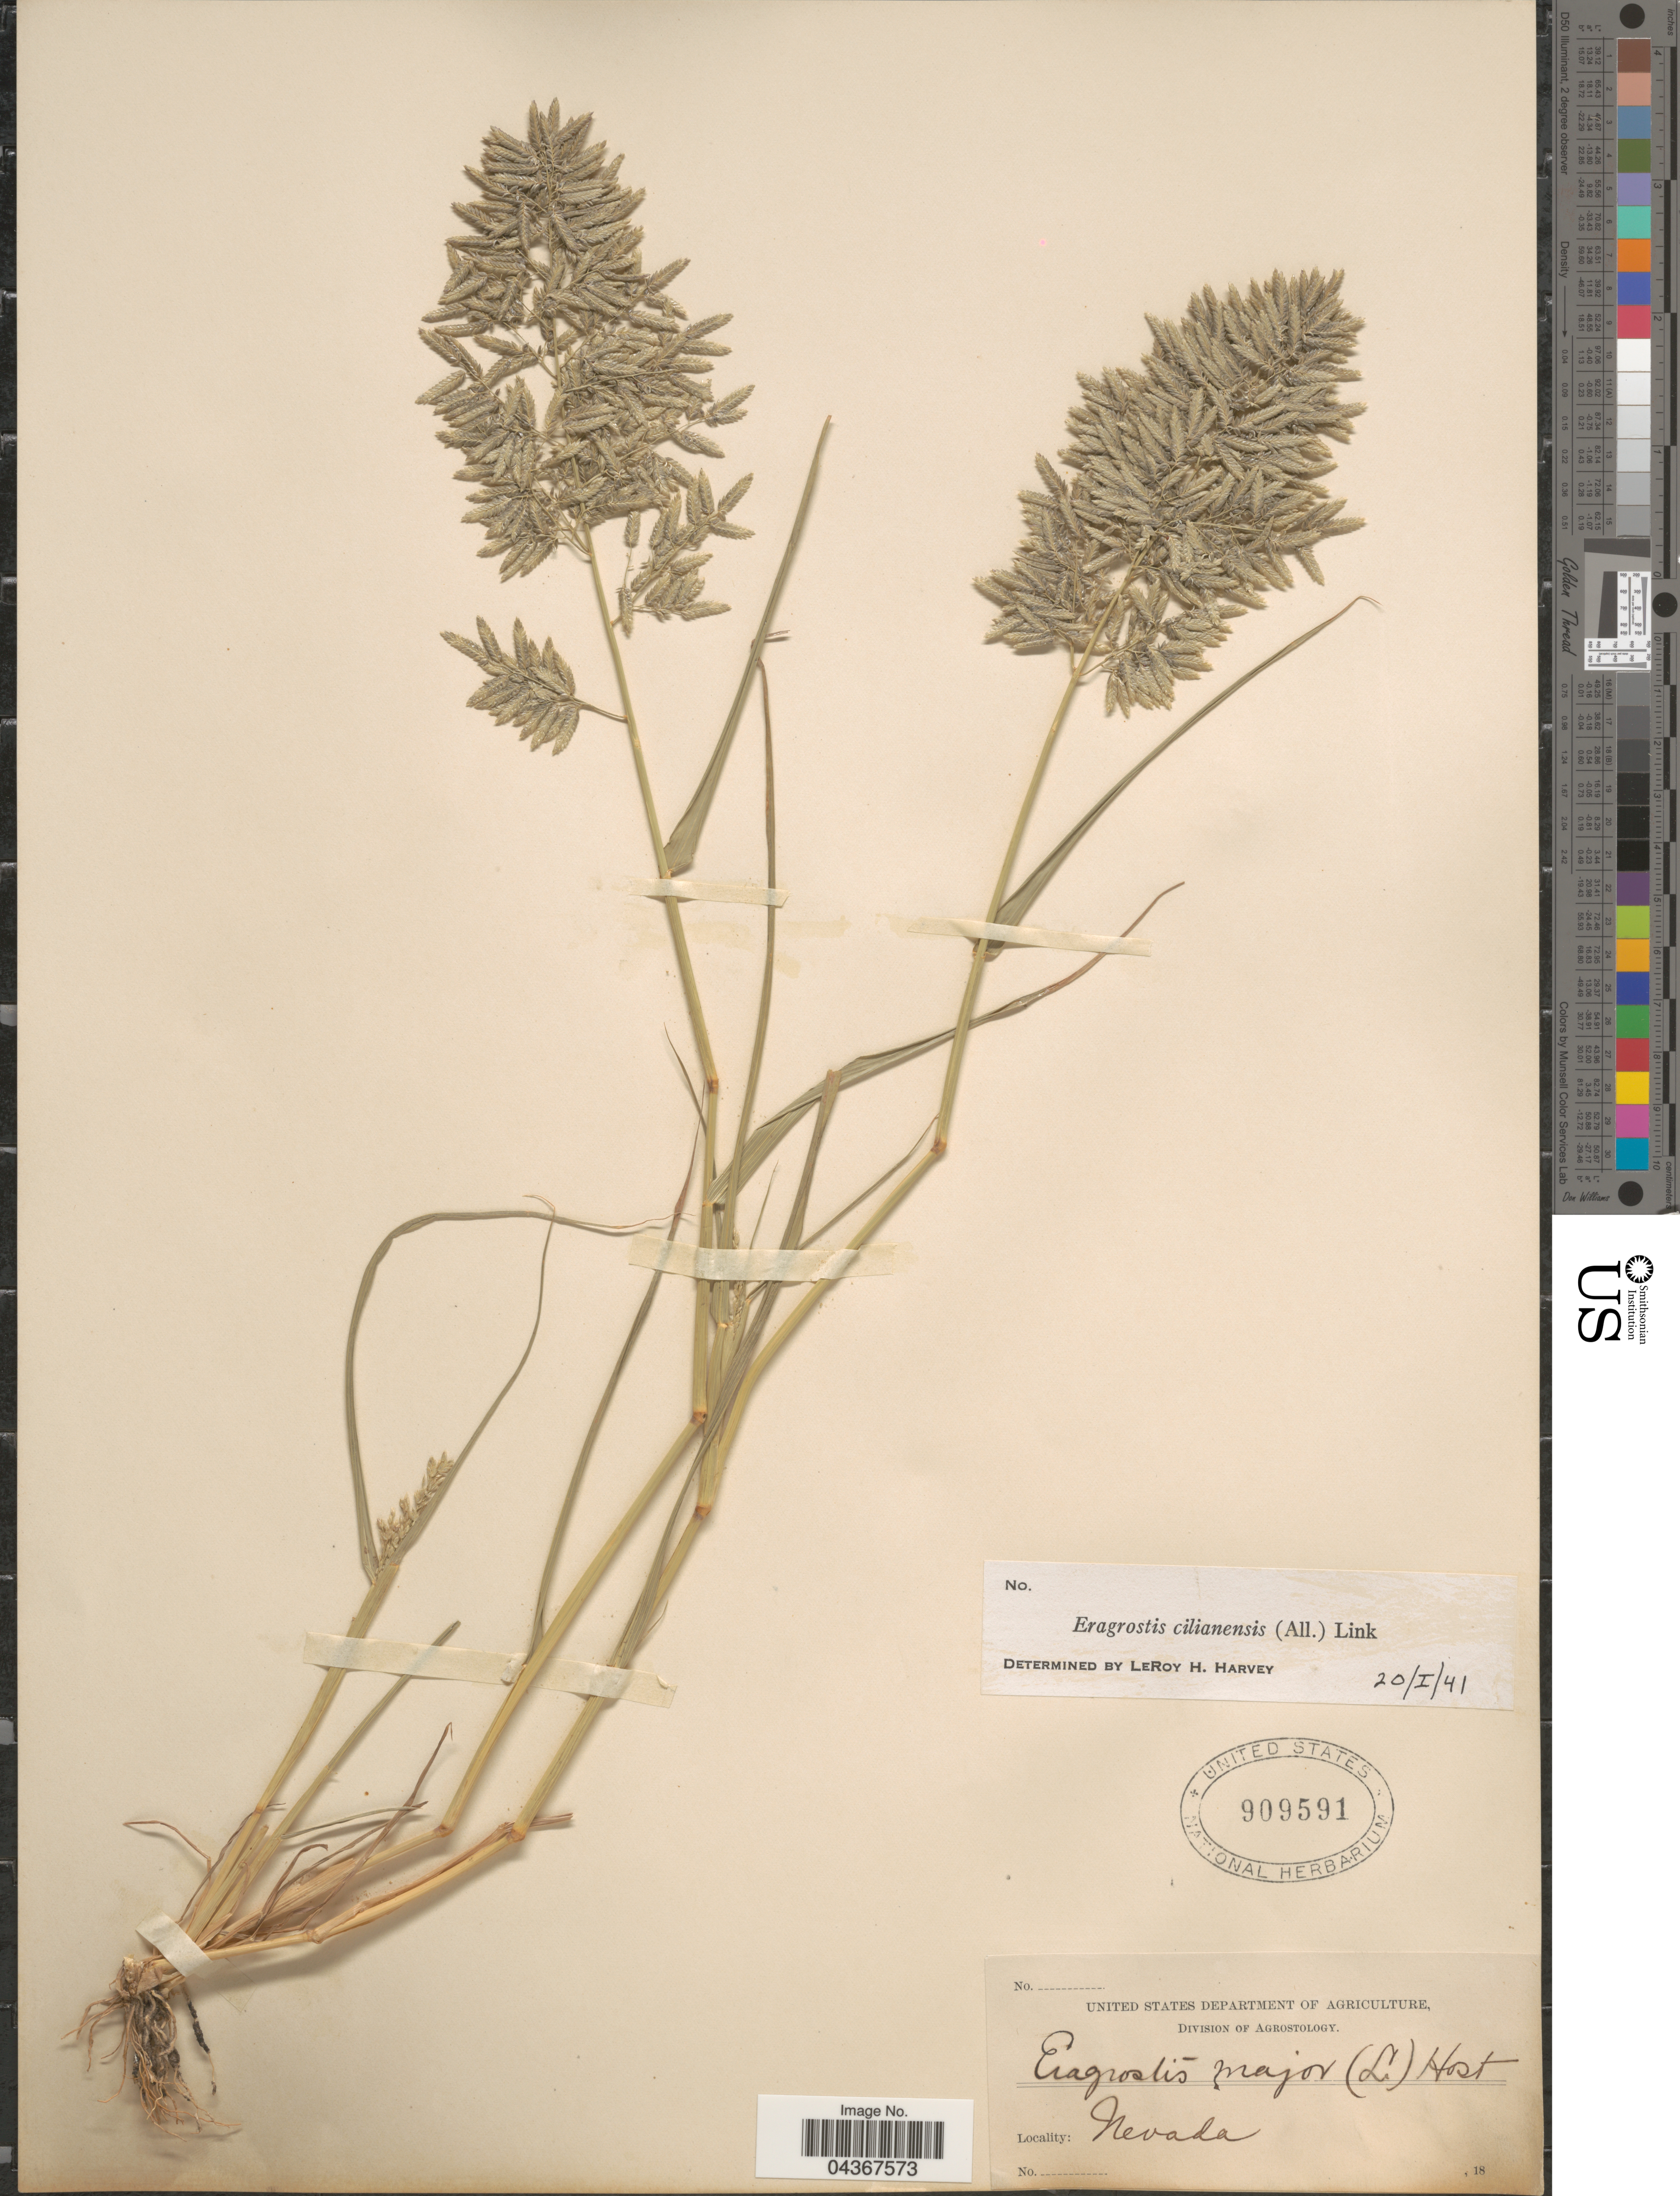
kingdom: Plantae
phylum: Tracheophyta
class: Liliopsida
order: Poales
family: Poaceae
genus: Eragrostis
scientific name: Eragrostis cilianensis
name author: (Bellardi) Vignolo ex Janch.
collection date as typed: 18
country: United States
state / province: Nevada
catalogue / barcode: US 909591